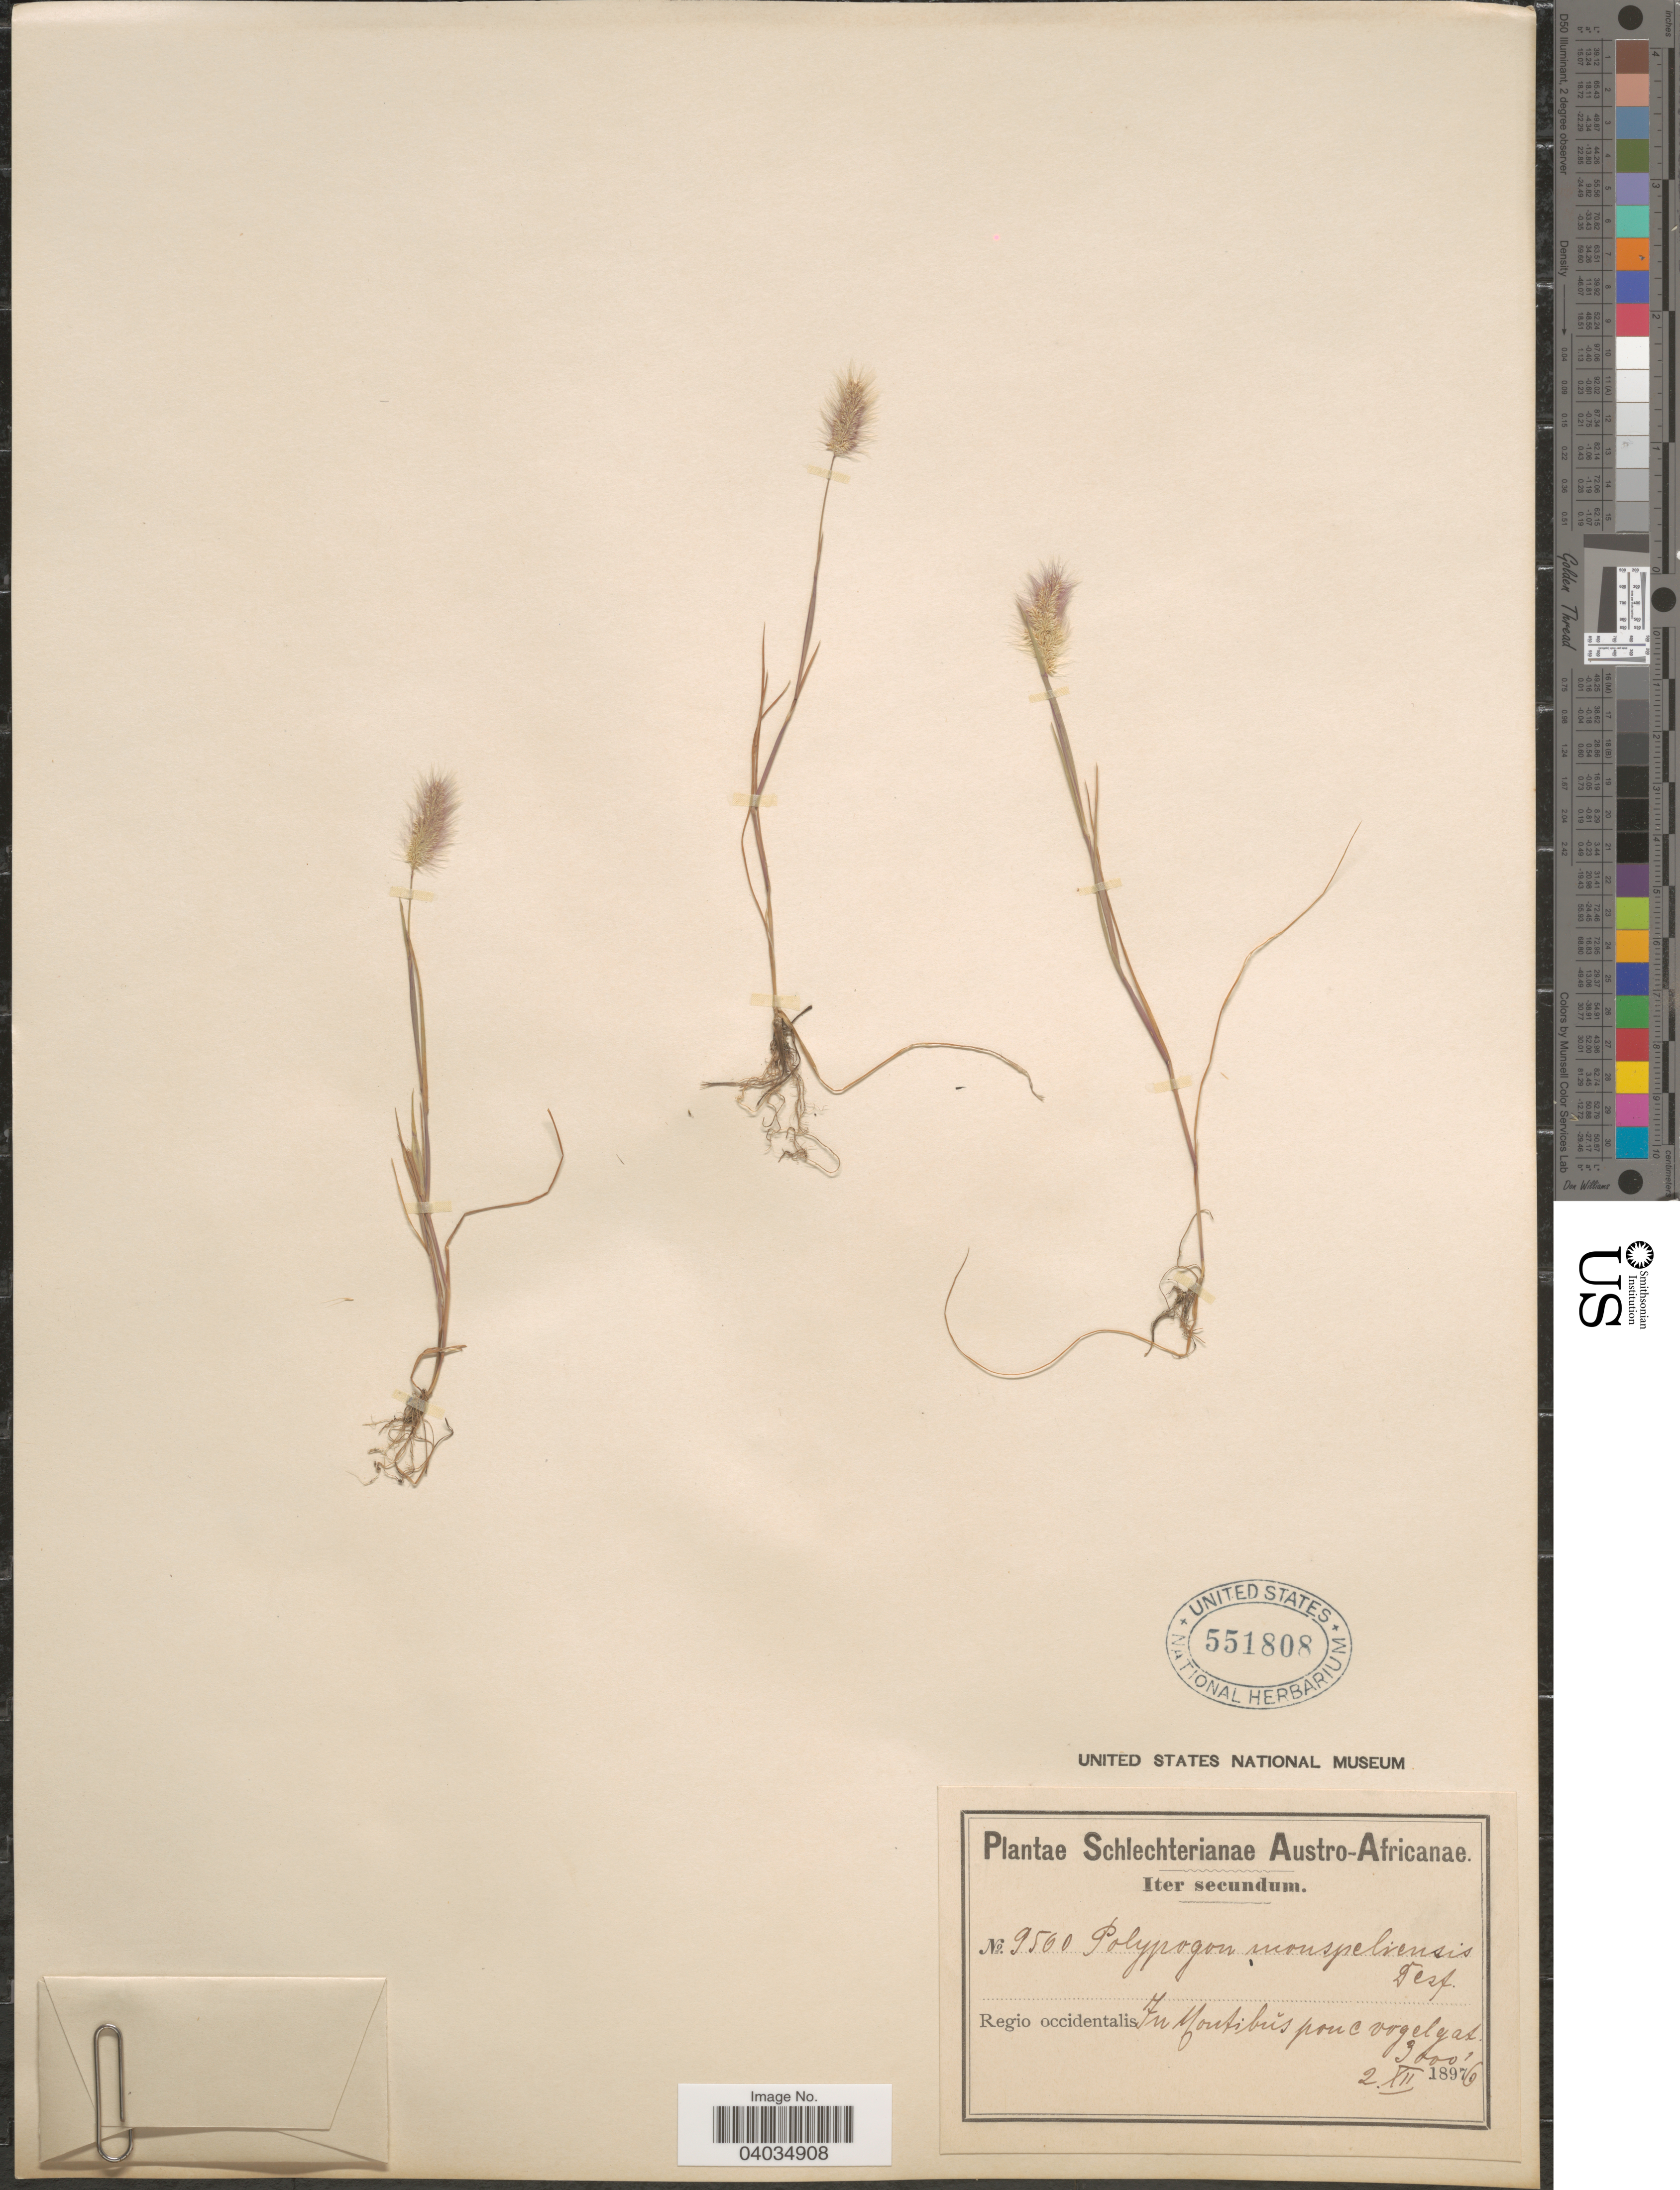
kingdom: Plantae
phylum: Tracheophyta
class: Liliopsida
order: Poales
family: Poaceae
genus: Polypogon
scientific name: Polypogon monspeliensis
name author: (L.) Desf.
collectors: Schlechter, --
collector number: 9560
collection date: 1896-12-02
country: South Africa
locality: Austro-Africanae. Regio occidentalis. In Montibus pone vogelgat. [interpreted]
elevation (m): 914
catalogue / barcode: US 551808